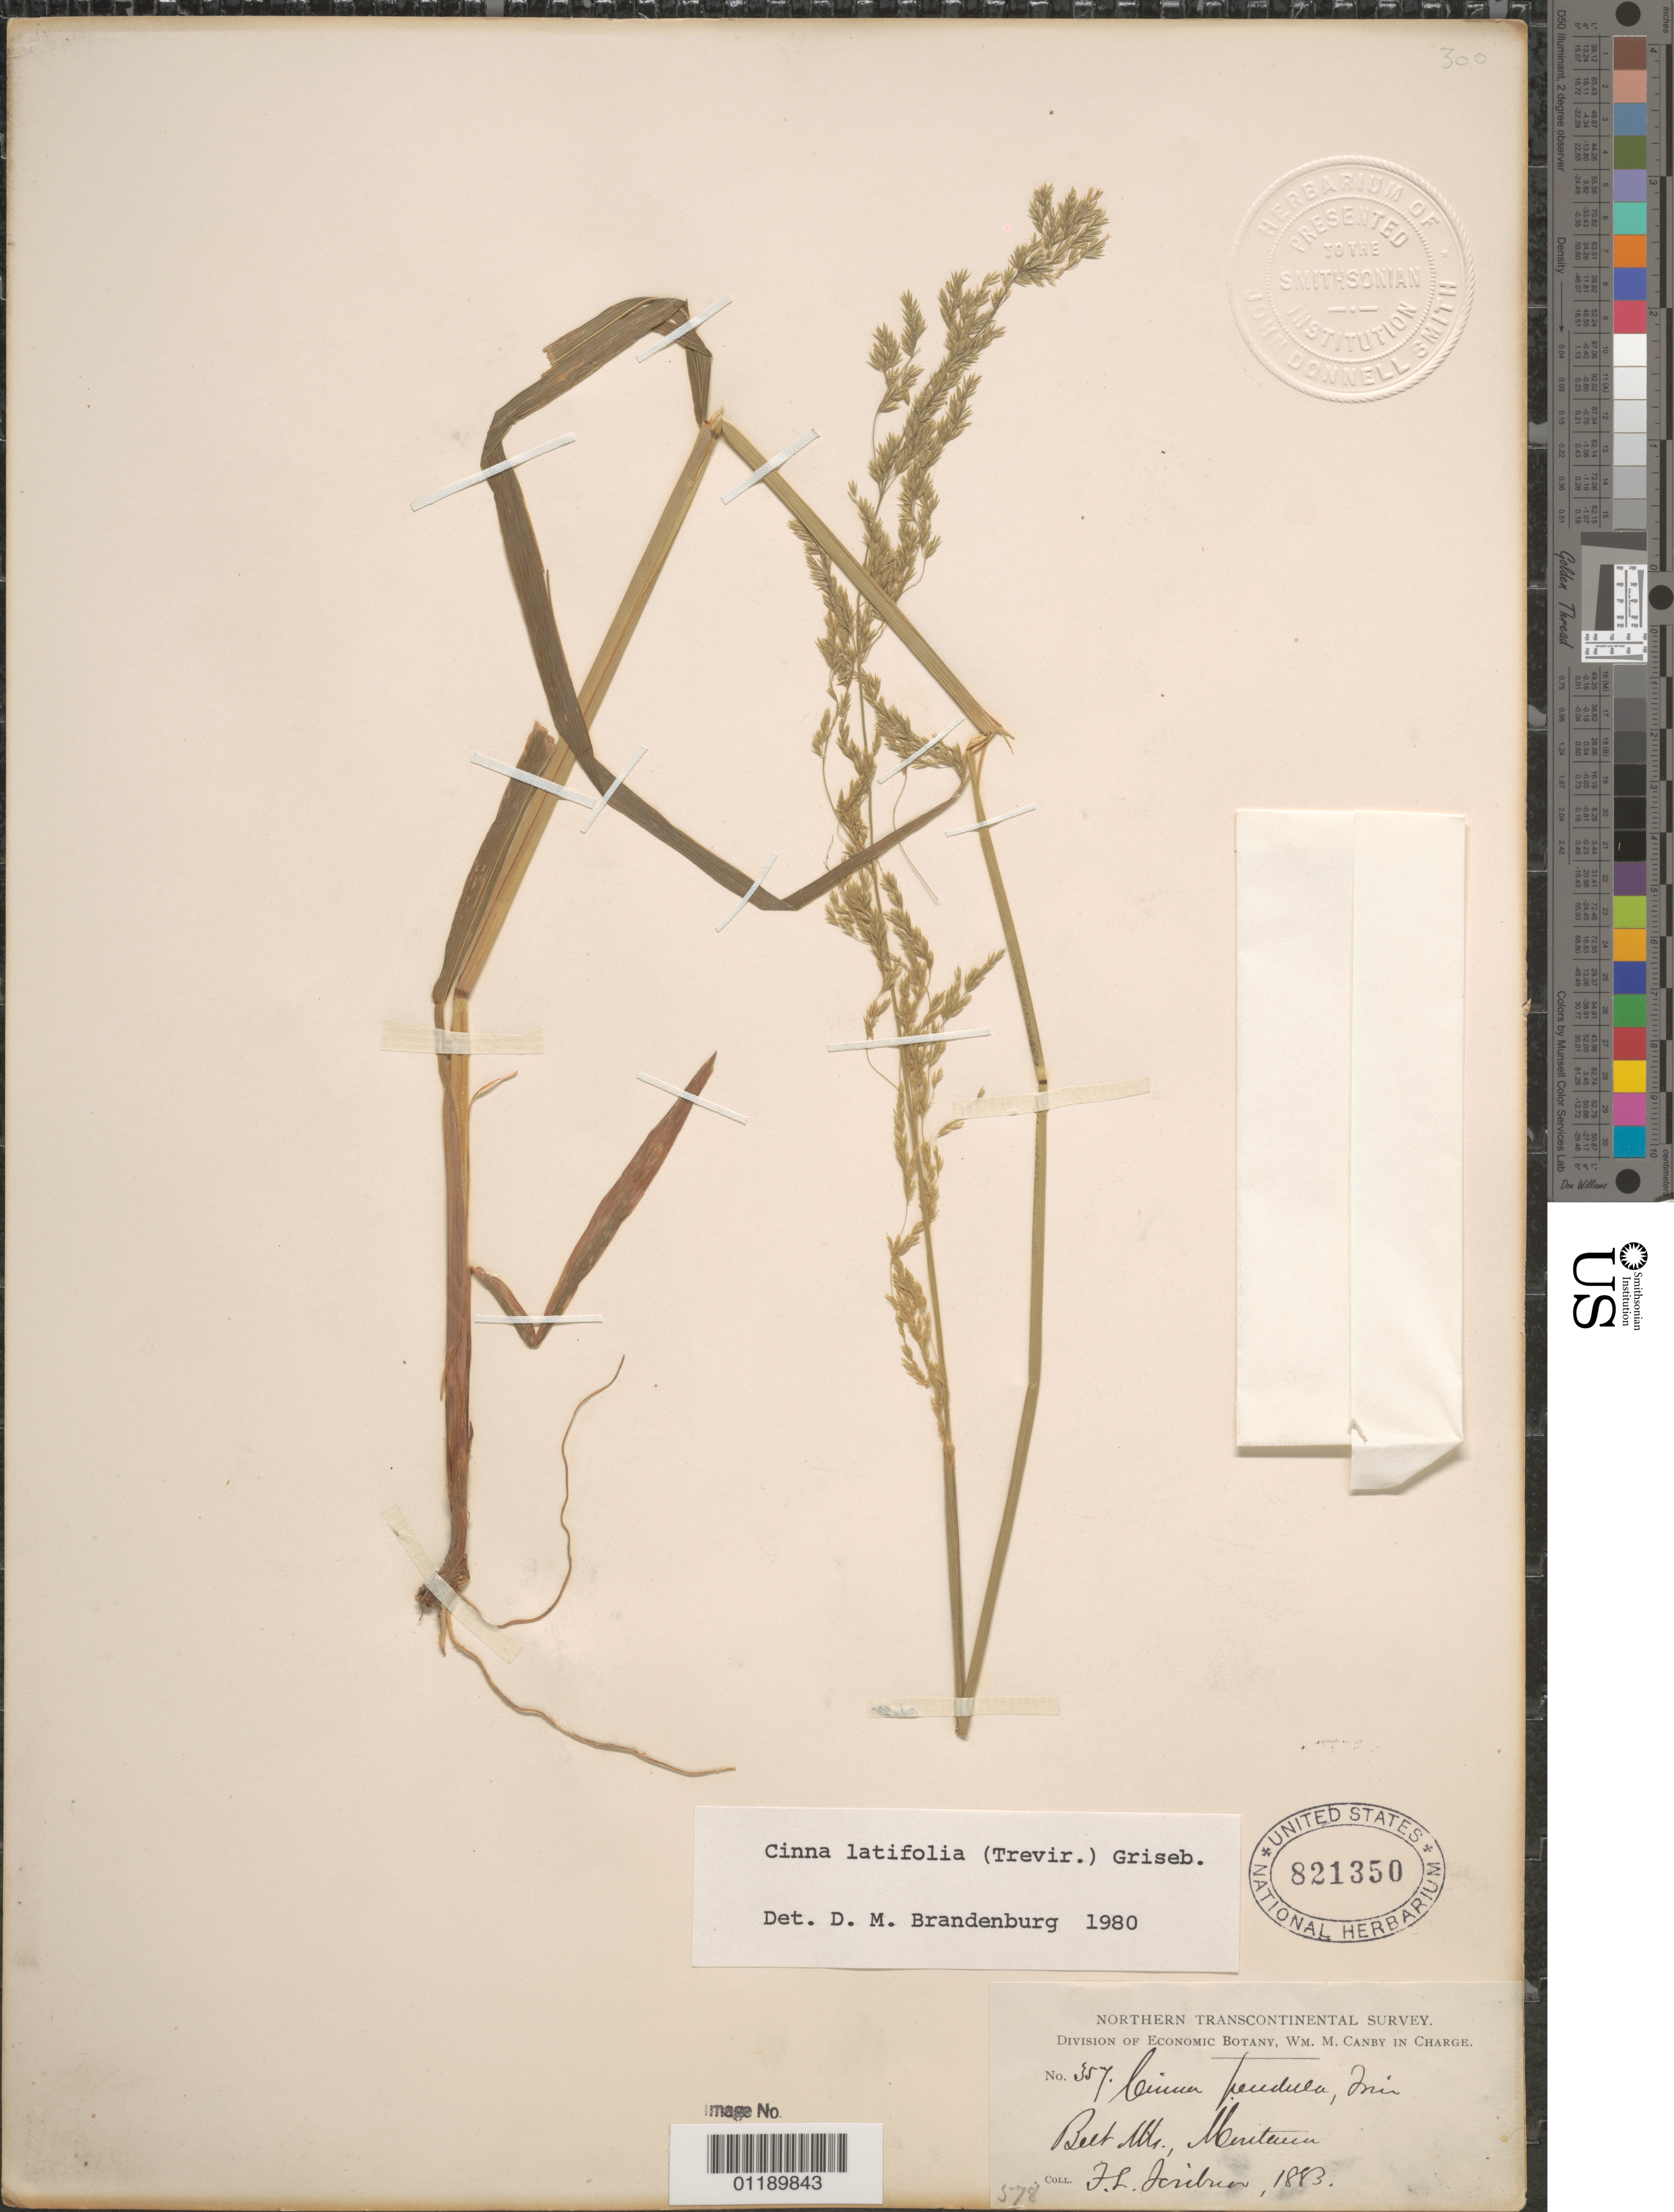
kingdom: Plantae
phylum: Tracheophyta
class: Liliopsida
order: Poales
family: Poaceae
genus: Cinna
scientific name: Cinna latifolia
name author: (Trevir. ex Goeppert) Griseb.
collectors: F. L. Scribner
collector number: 357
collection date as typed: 1883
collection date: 1883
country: United States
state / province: Montana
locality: Belt Mts.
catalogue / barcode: US 821350